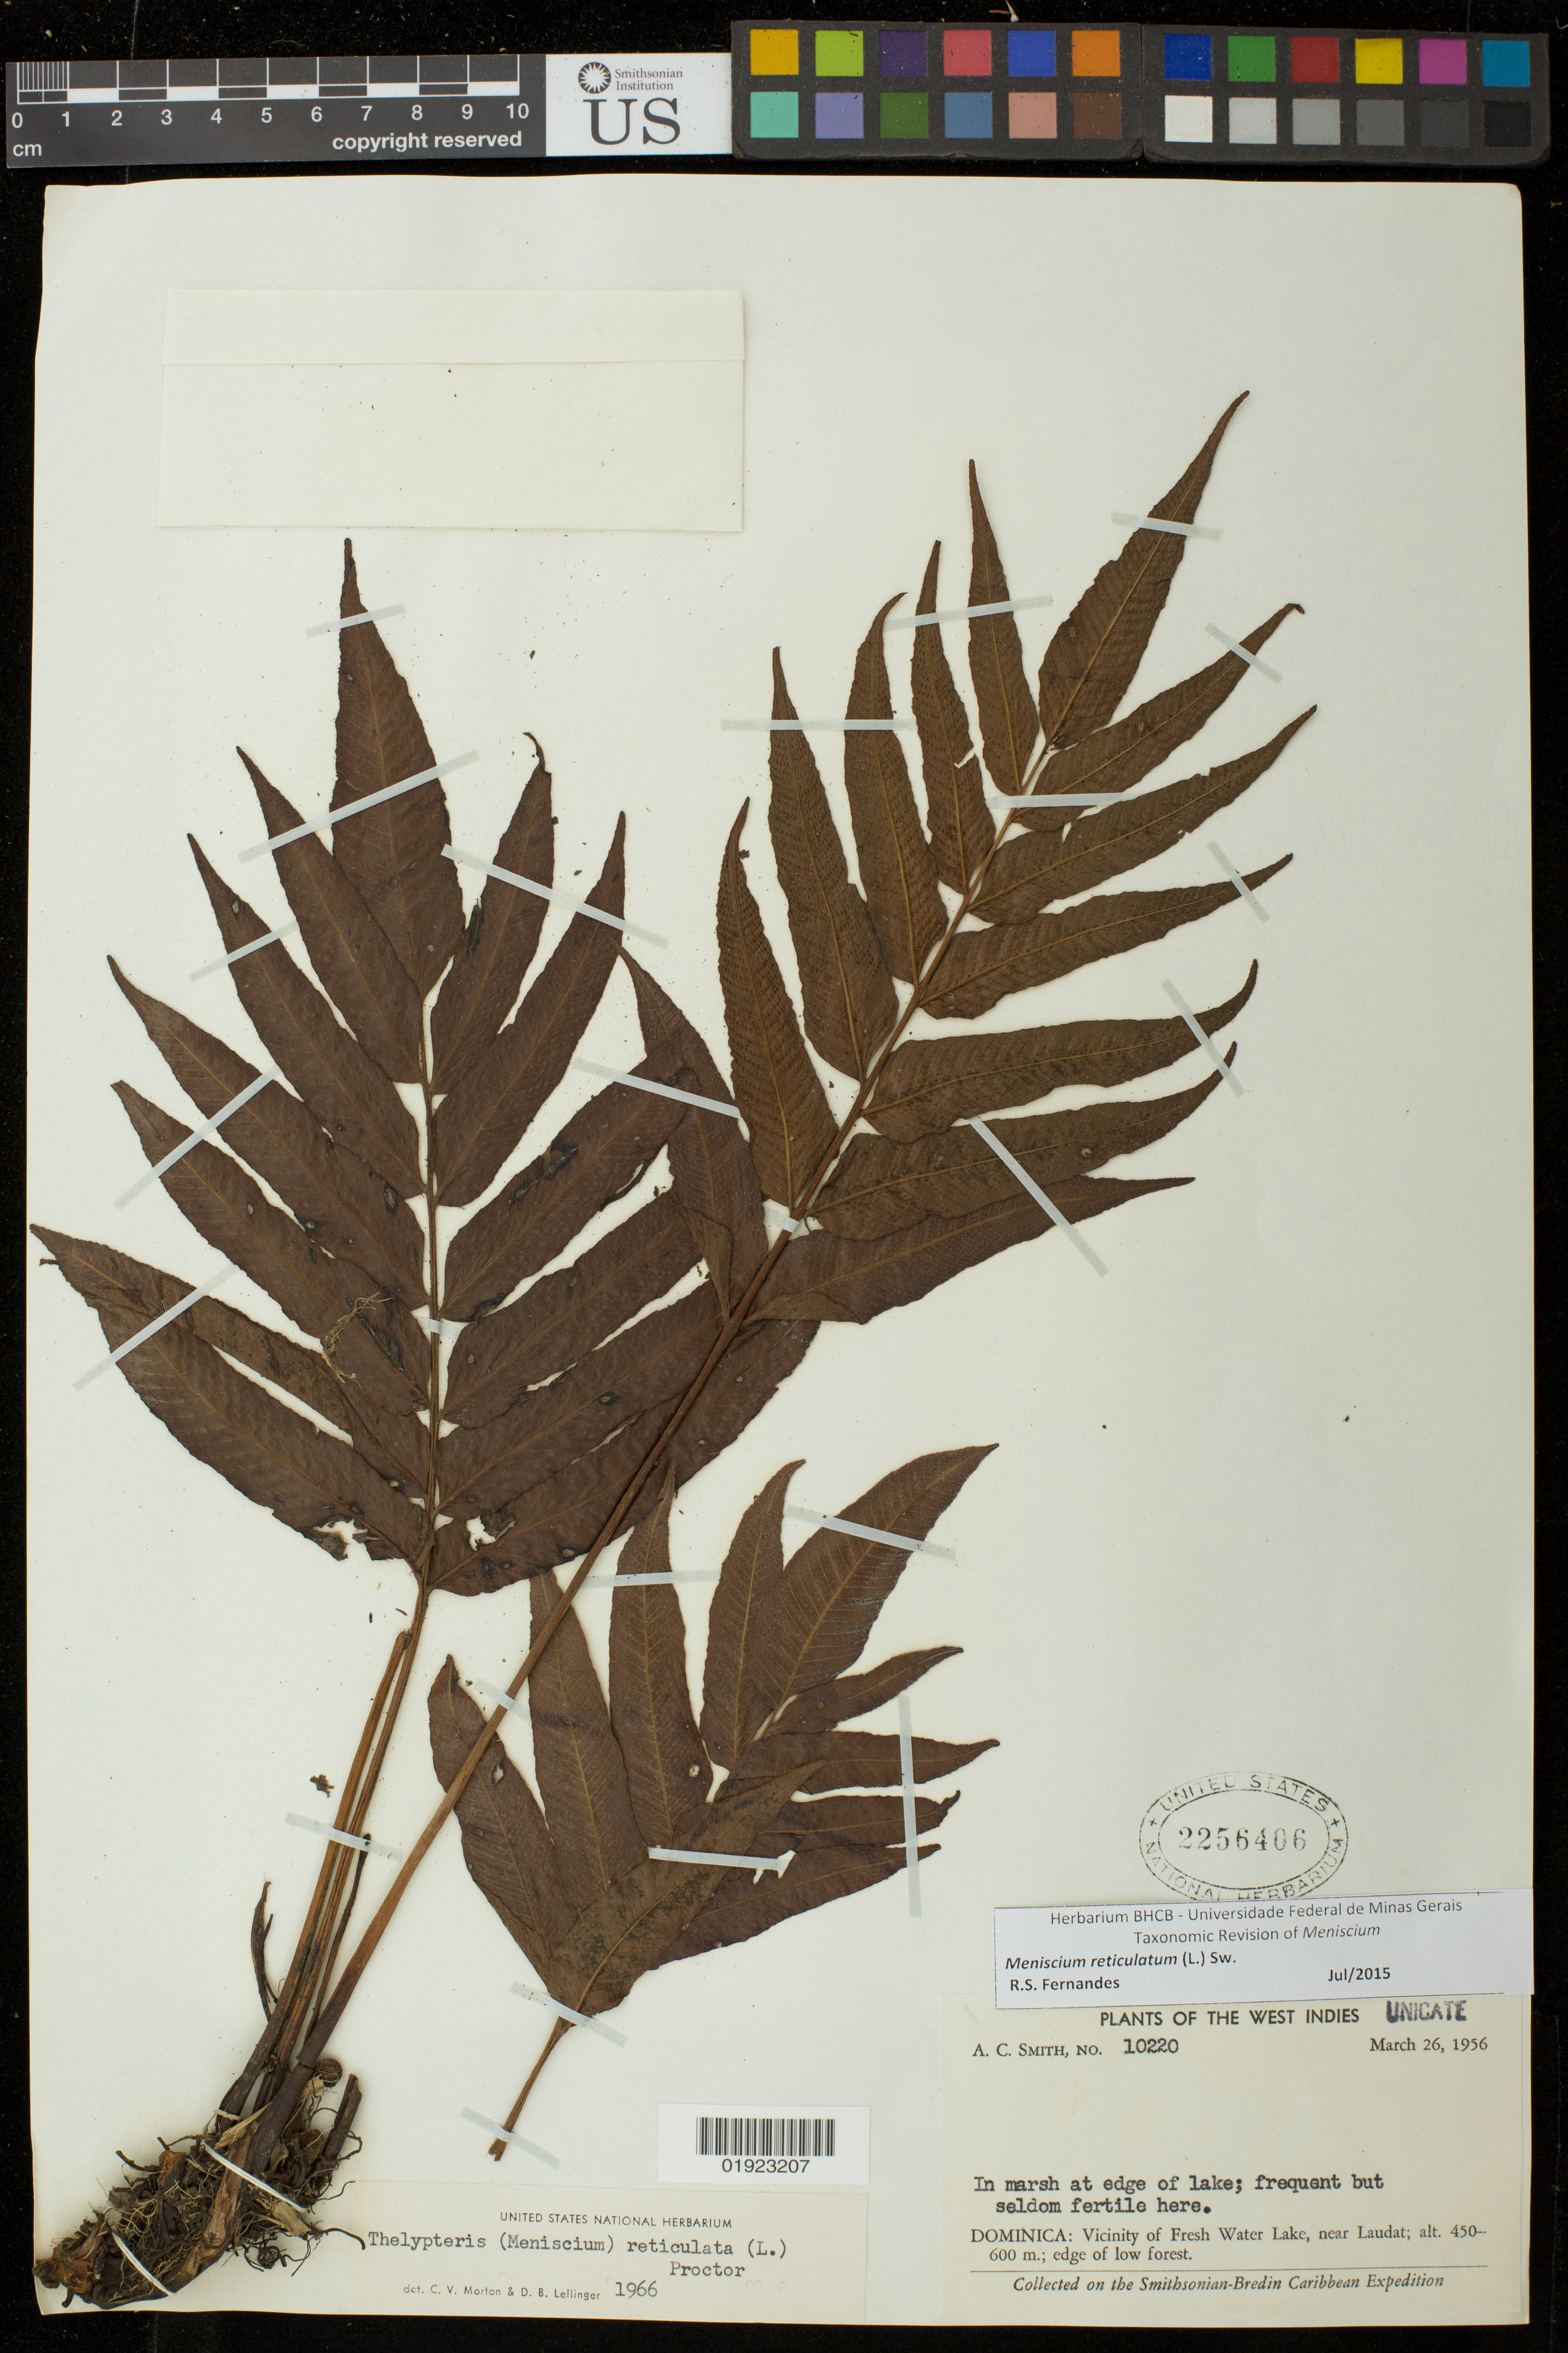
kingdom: Plantae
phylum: Tracheophyta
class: Polypodiopsida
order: Polypodiales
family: Thelypteridaceae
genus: Meniscium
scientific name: Meniscium reticulatum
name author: (L.) Sw.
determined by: Fernandes, R. S.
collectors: A. C. Smith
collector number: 10220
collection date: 1956-03-26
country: Dominican Republic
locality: Vicinity of Fresh Water Lake, near Laudat.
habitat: In marsh at edge of lake; frequent but seldom fertile here. Edge of low forest.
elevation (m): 450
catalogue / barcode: US 2256406